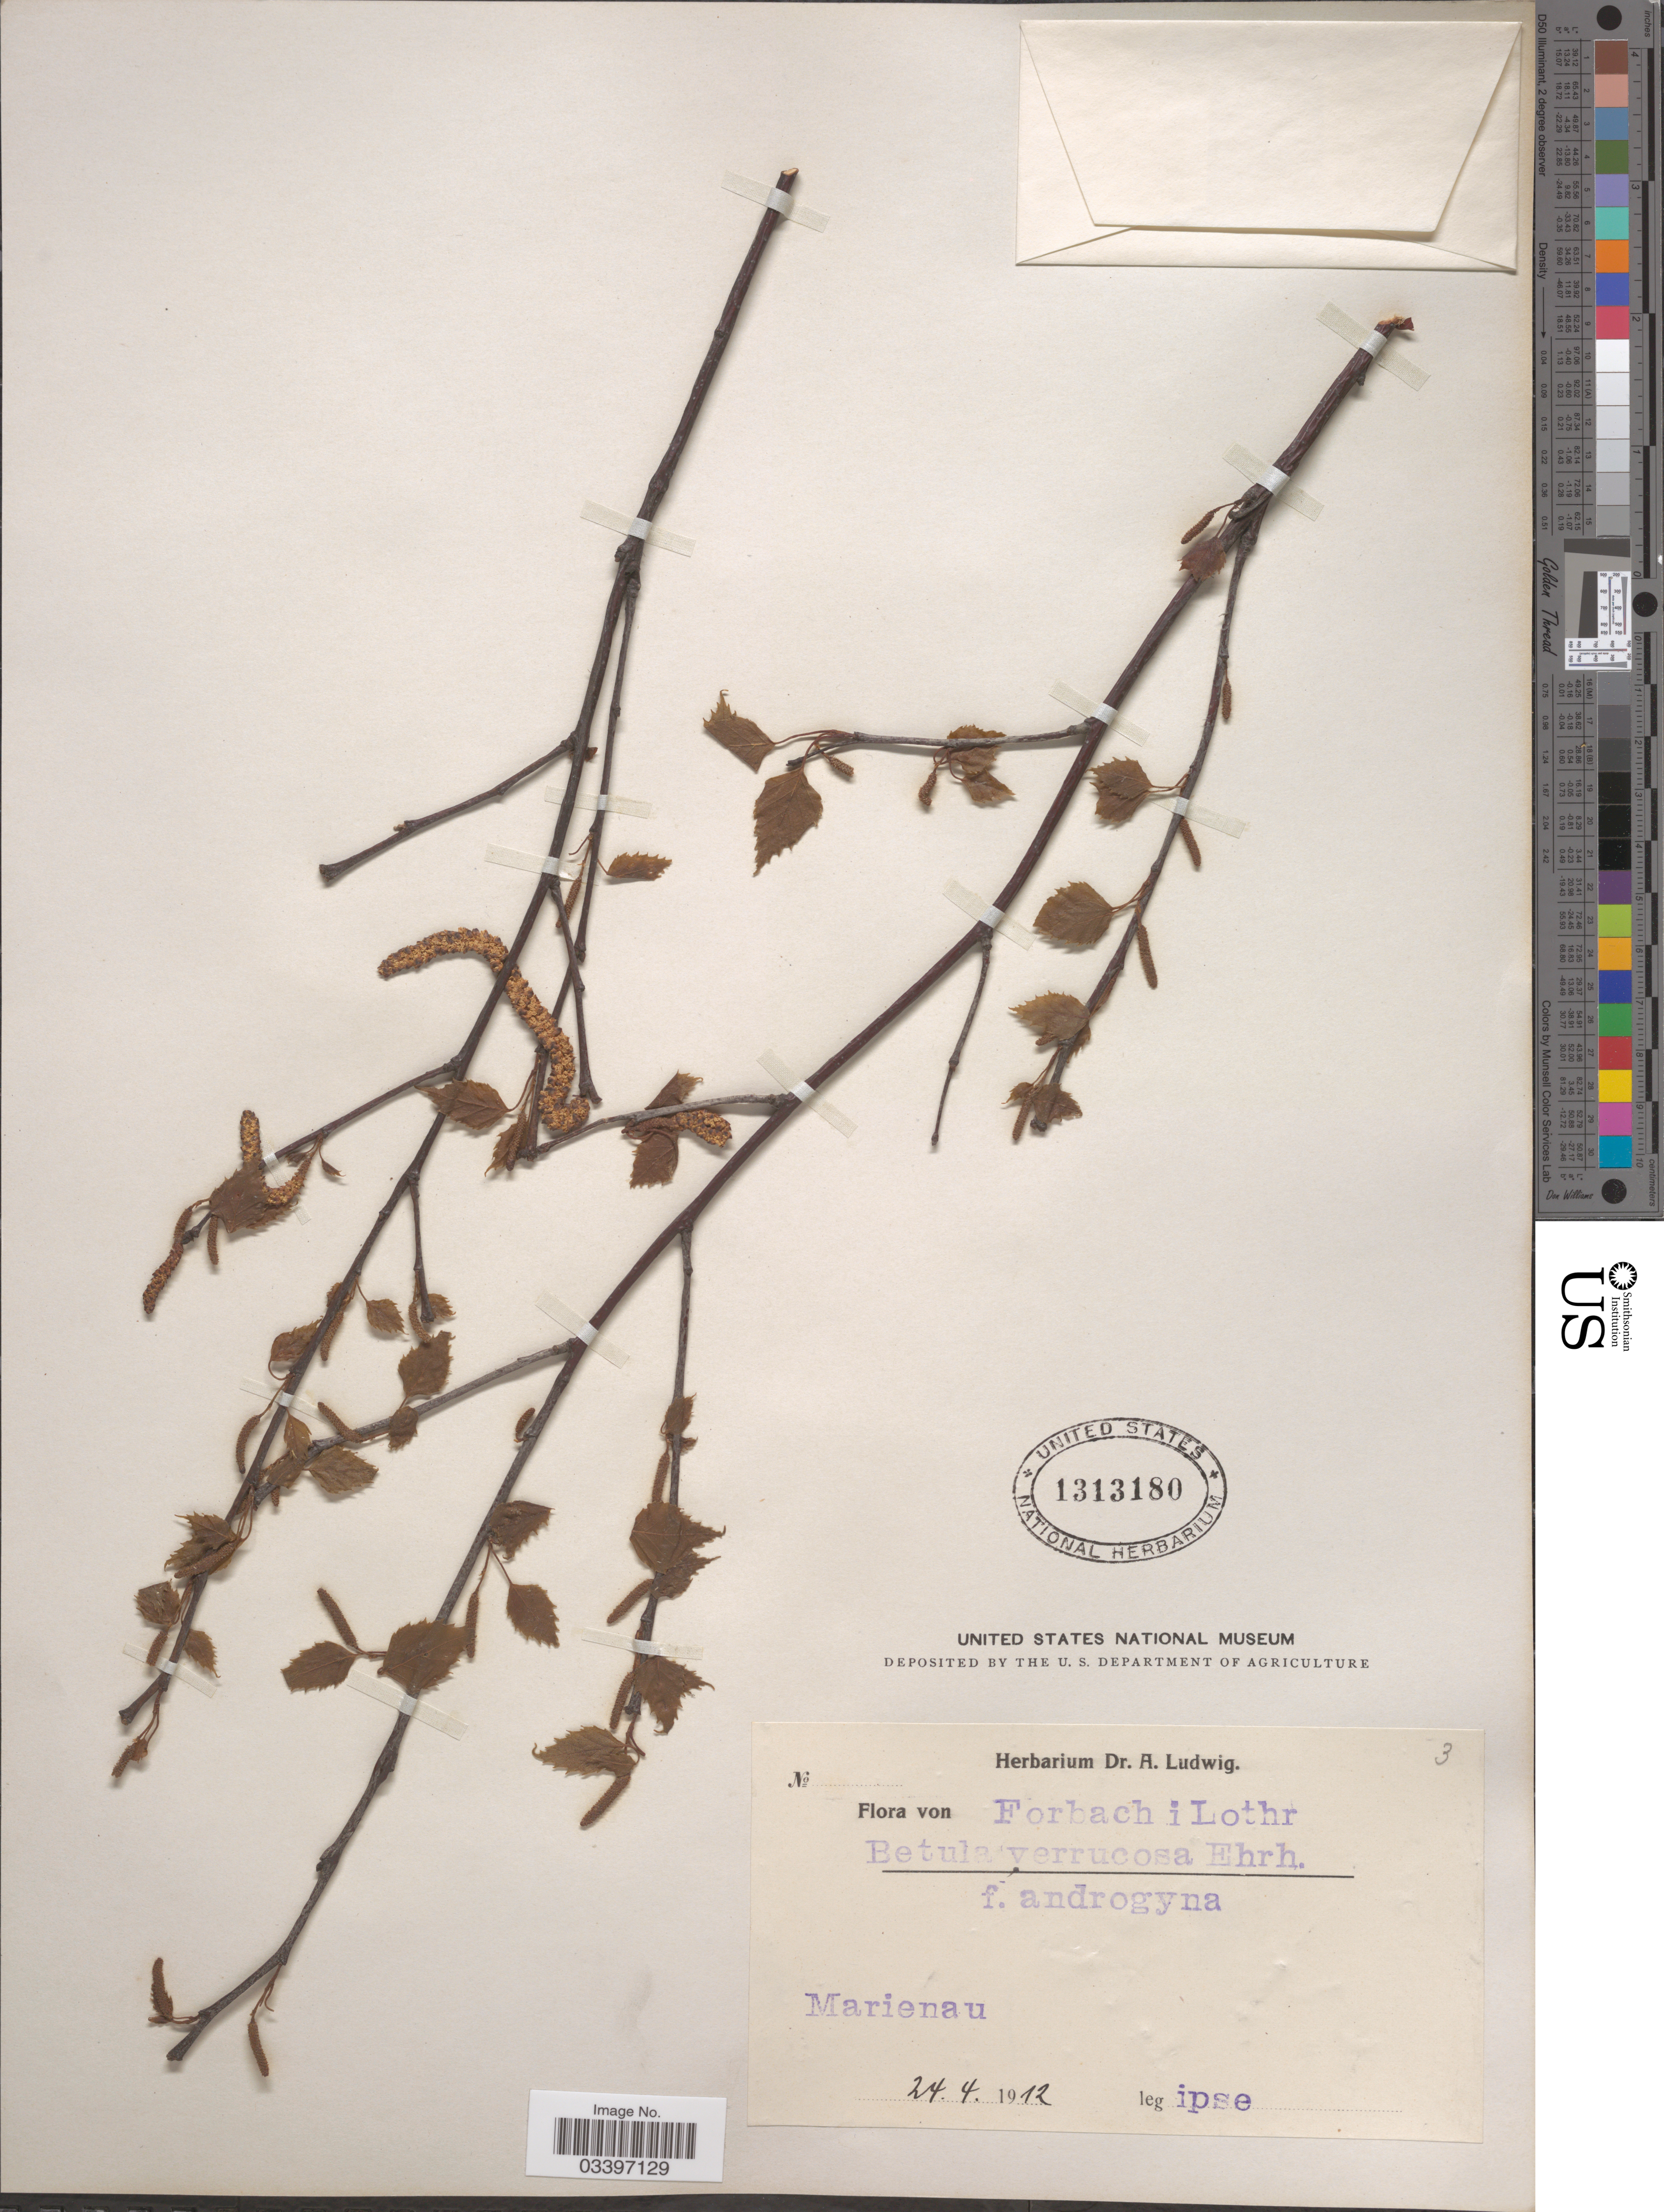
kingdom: Plantae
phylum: Tracheophyta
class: Magnoliopsida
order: Fagales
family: Betulaceae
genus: Betula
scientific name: Betula verrucosa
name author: Ehrh.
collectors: A. Ludwig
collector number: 3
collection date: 1912-04-24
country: France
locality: Forbach i Lothr. Marienau.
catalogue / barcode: US 1313180